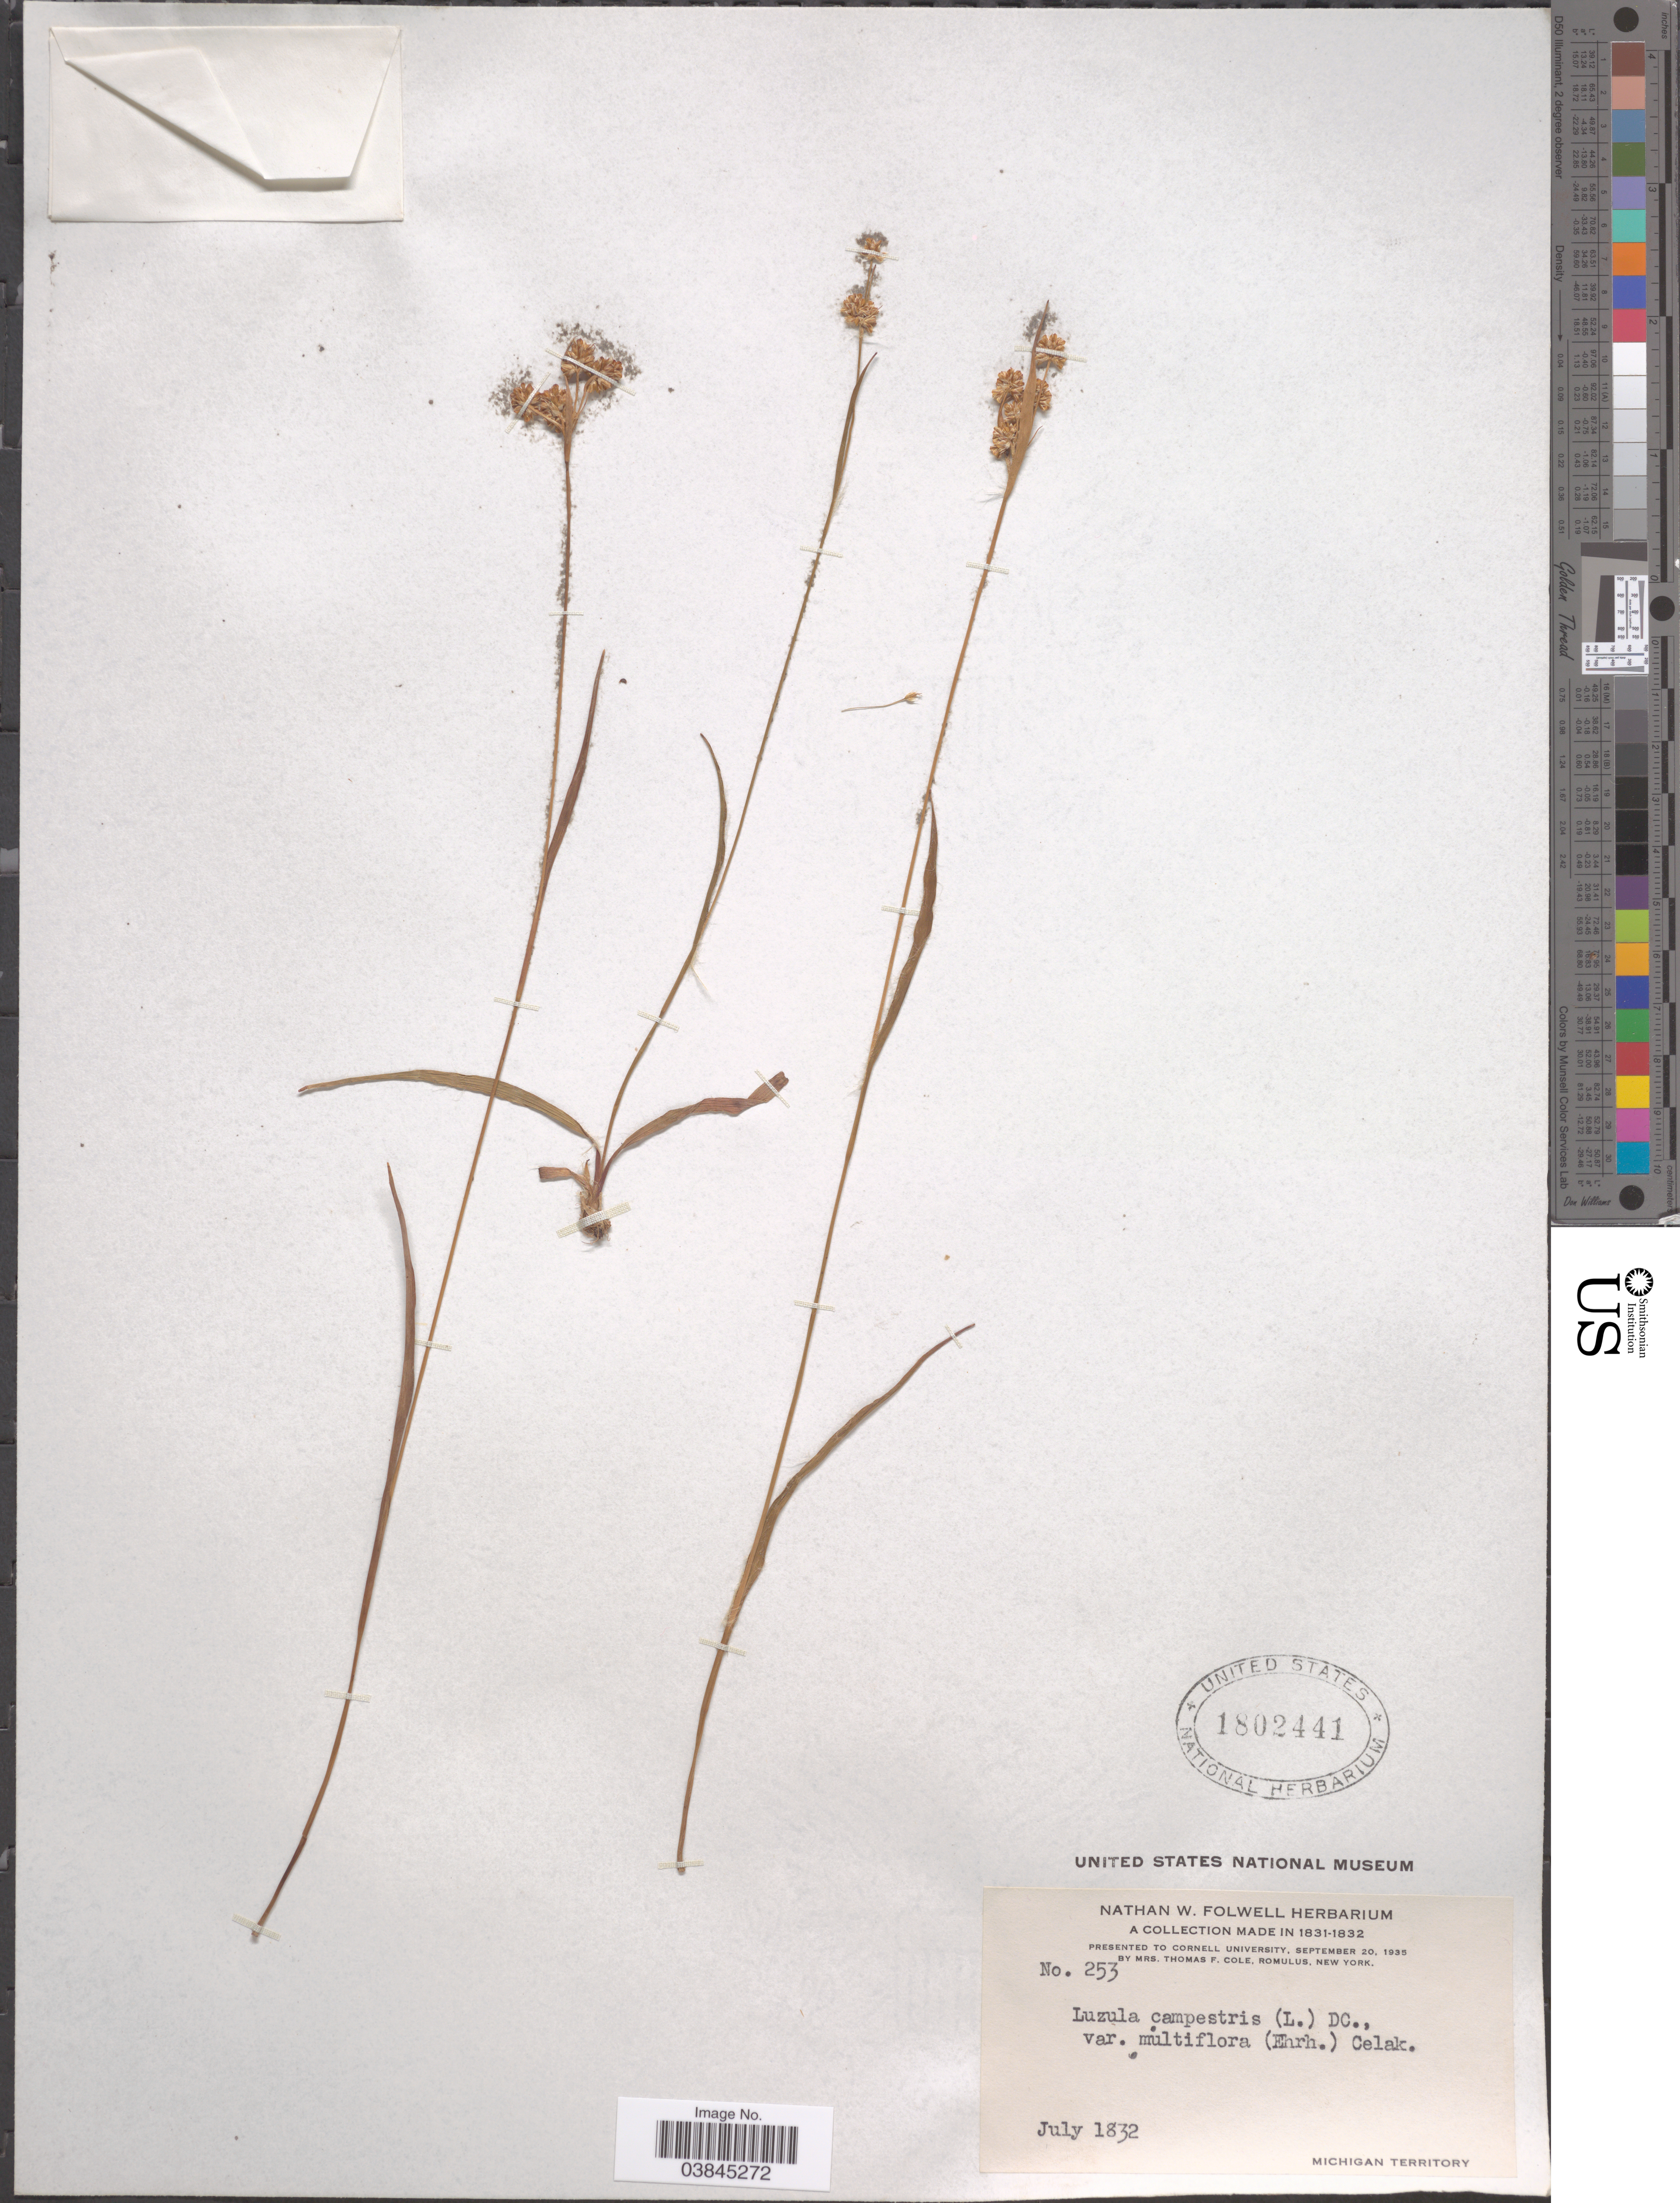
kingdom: Plantae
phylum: Tracheophyta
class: Liliopsida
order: Poales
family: Juncaceae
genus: Luzula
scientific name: Luzula campestris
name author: (L.) DC.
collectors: T. Cole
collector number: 253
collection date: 1832-07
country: United States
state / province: Michigan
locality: Michigan Territory.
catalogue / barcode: US 1802441